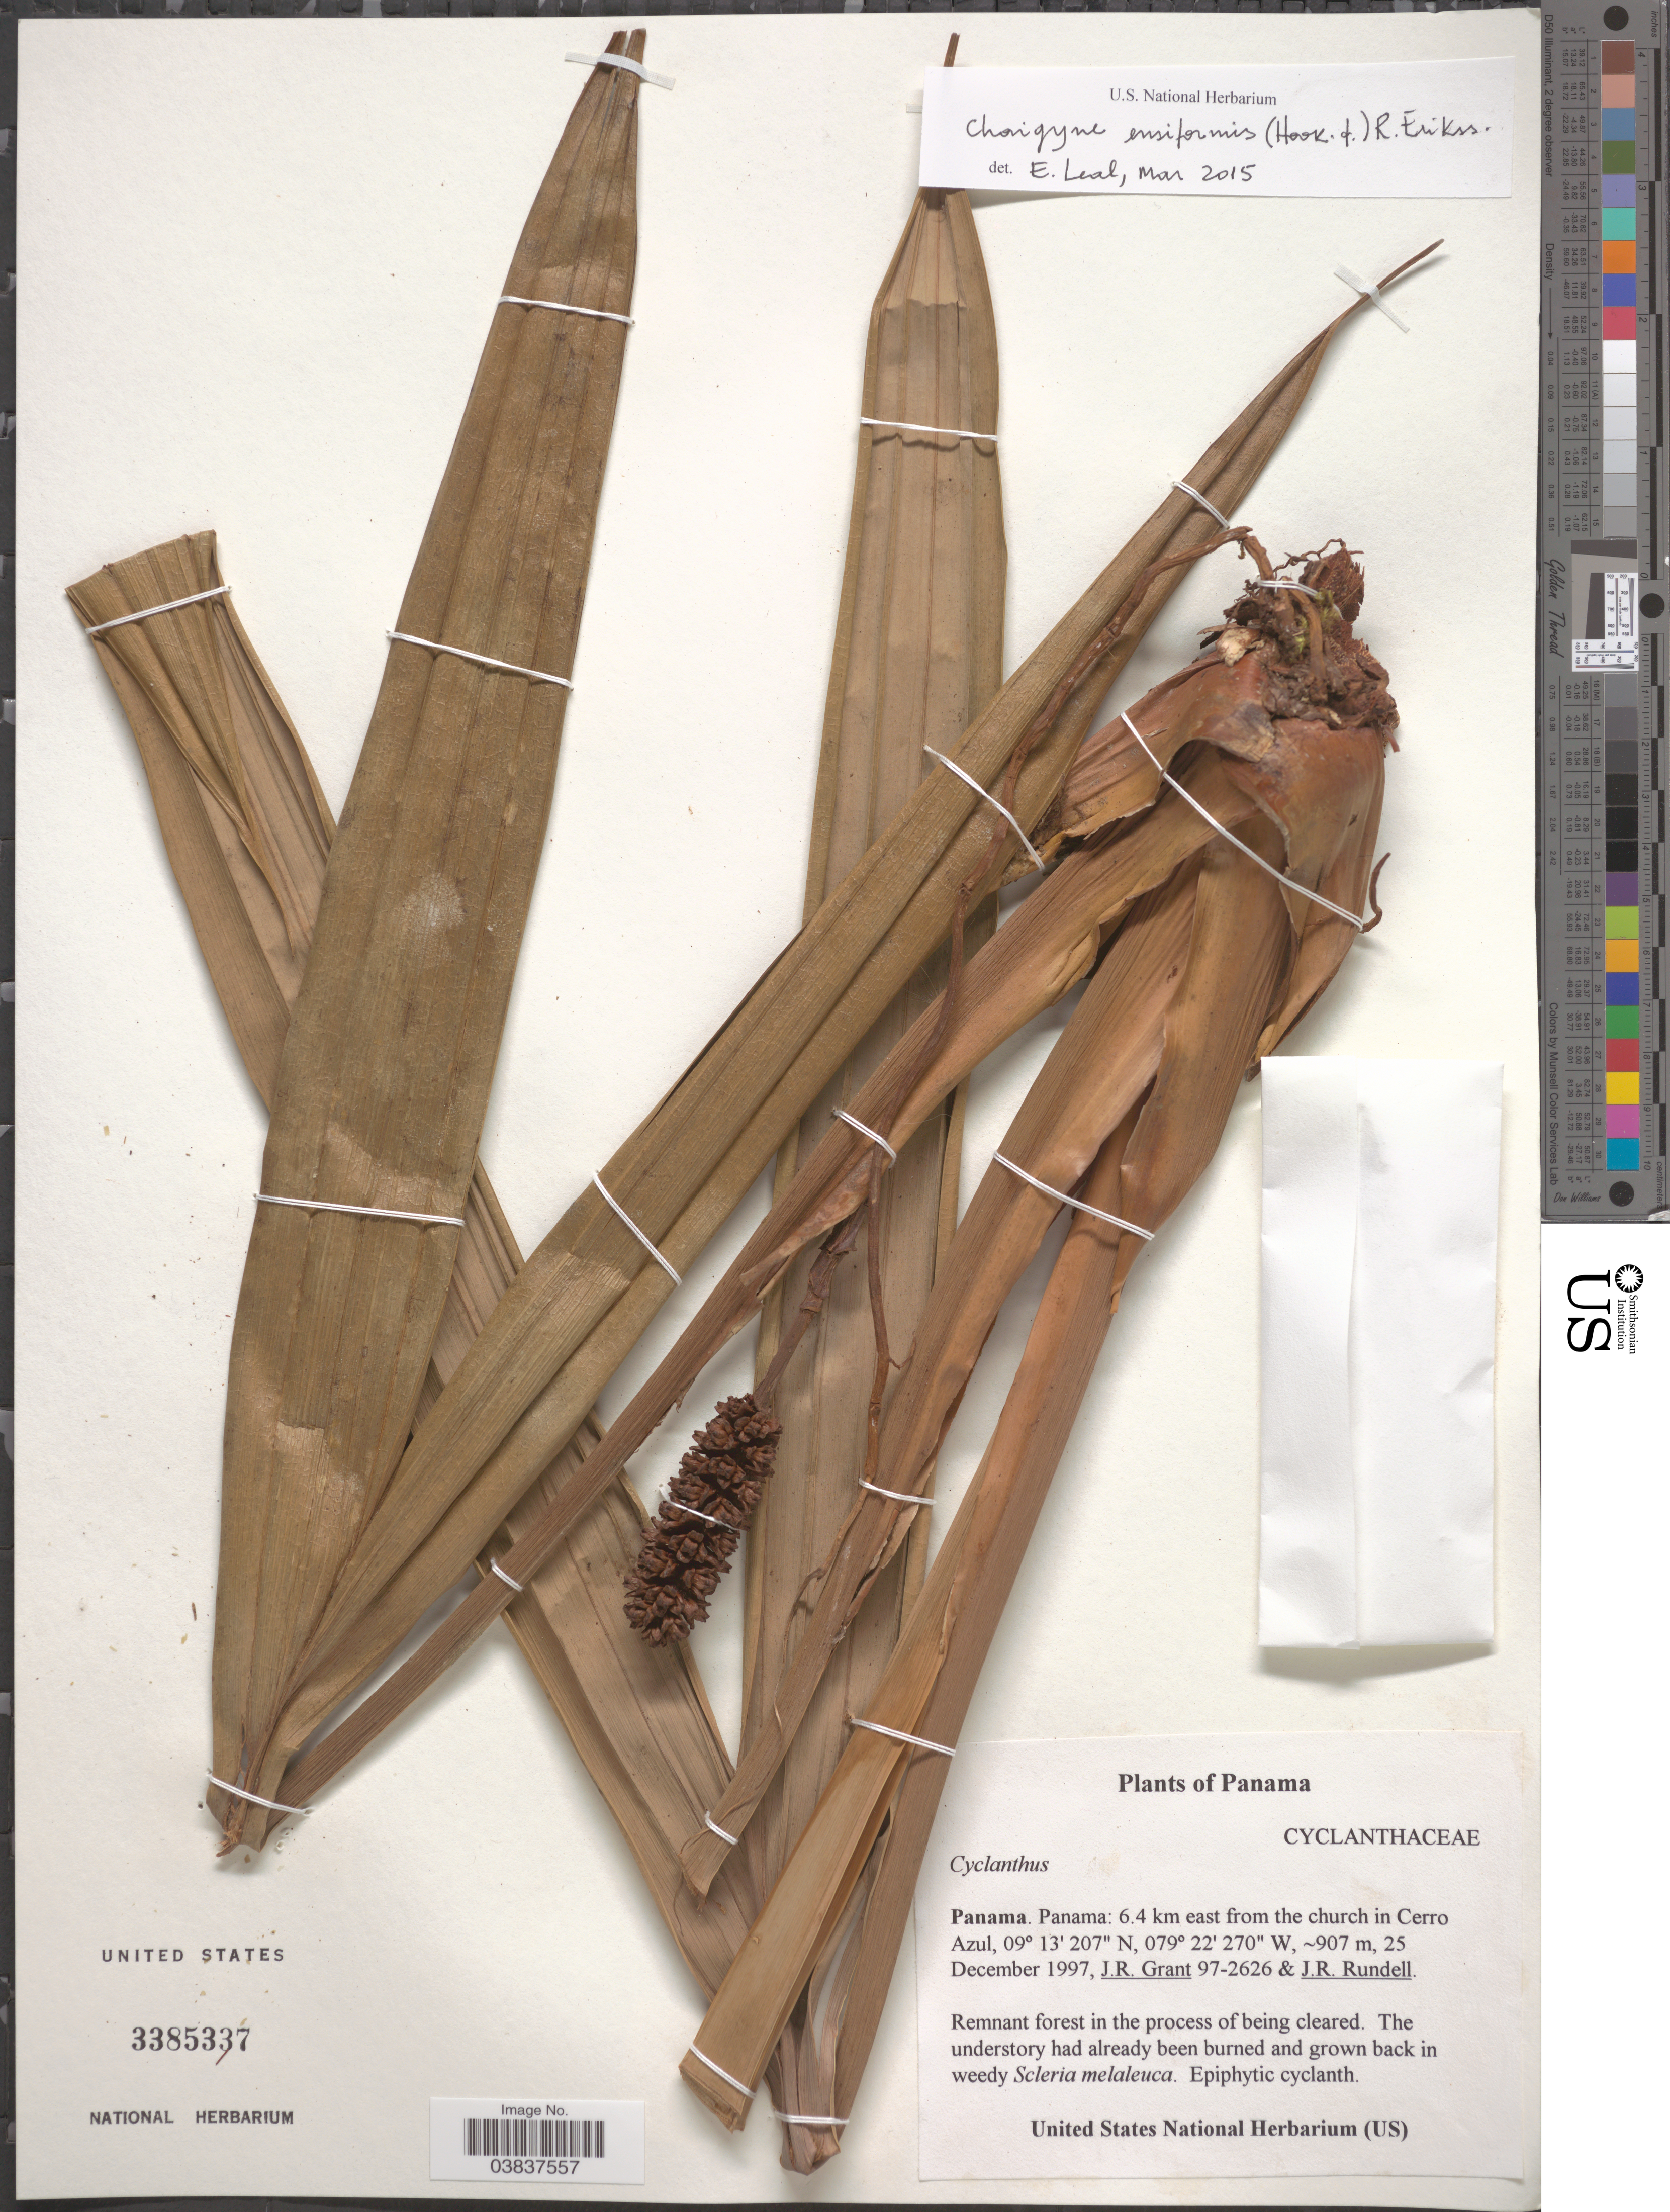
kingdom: Plantae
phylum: Tracheophyta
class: Liliopsida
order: Pandanales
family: Cyclanthaceae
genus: Chorigyne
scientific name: Chorigyne ensiformis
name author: (Hook. f.) R. Erikss.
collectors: J. Grant & J. R. Rundell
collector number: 97-2626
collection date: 1997-12-25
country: Panama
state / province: Panamá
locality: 6.4 km east from the chruch in Cerro Azul.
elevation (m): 907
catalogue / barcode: US 3385337